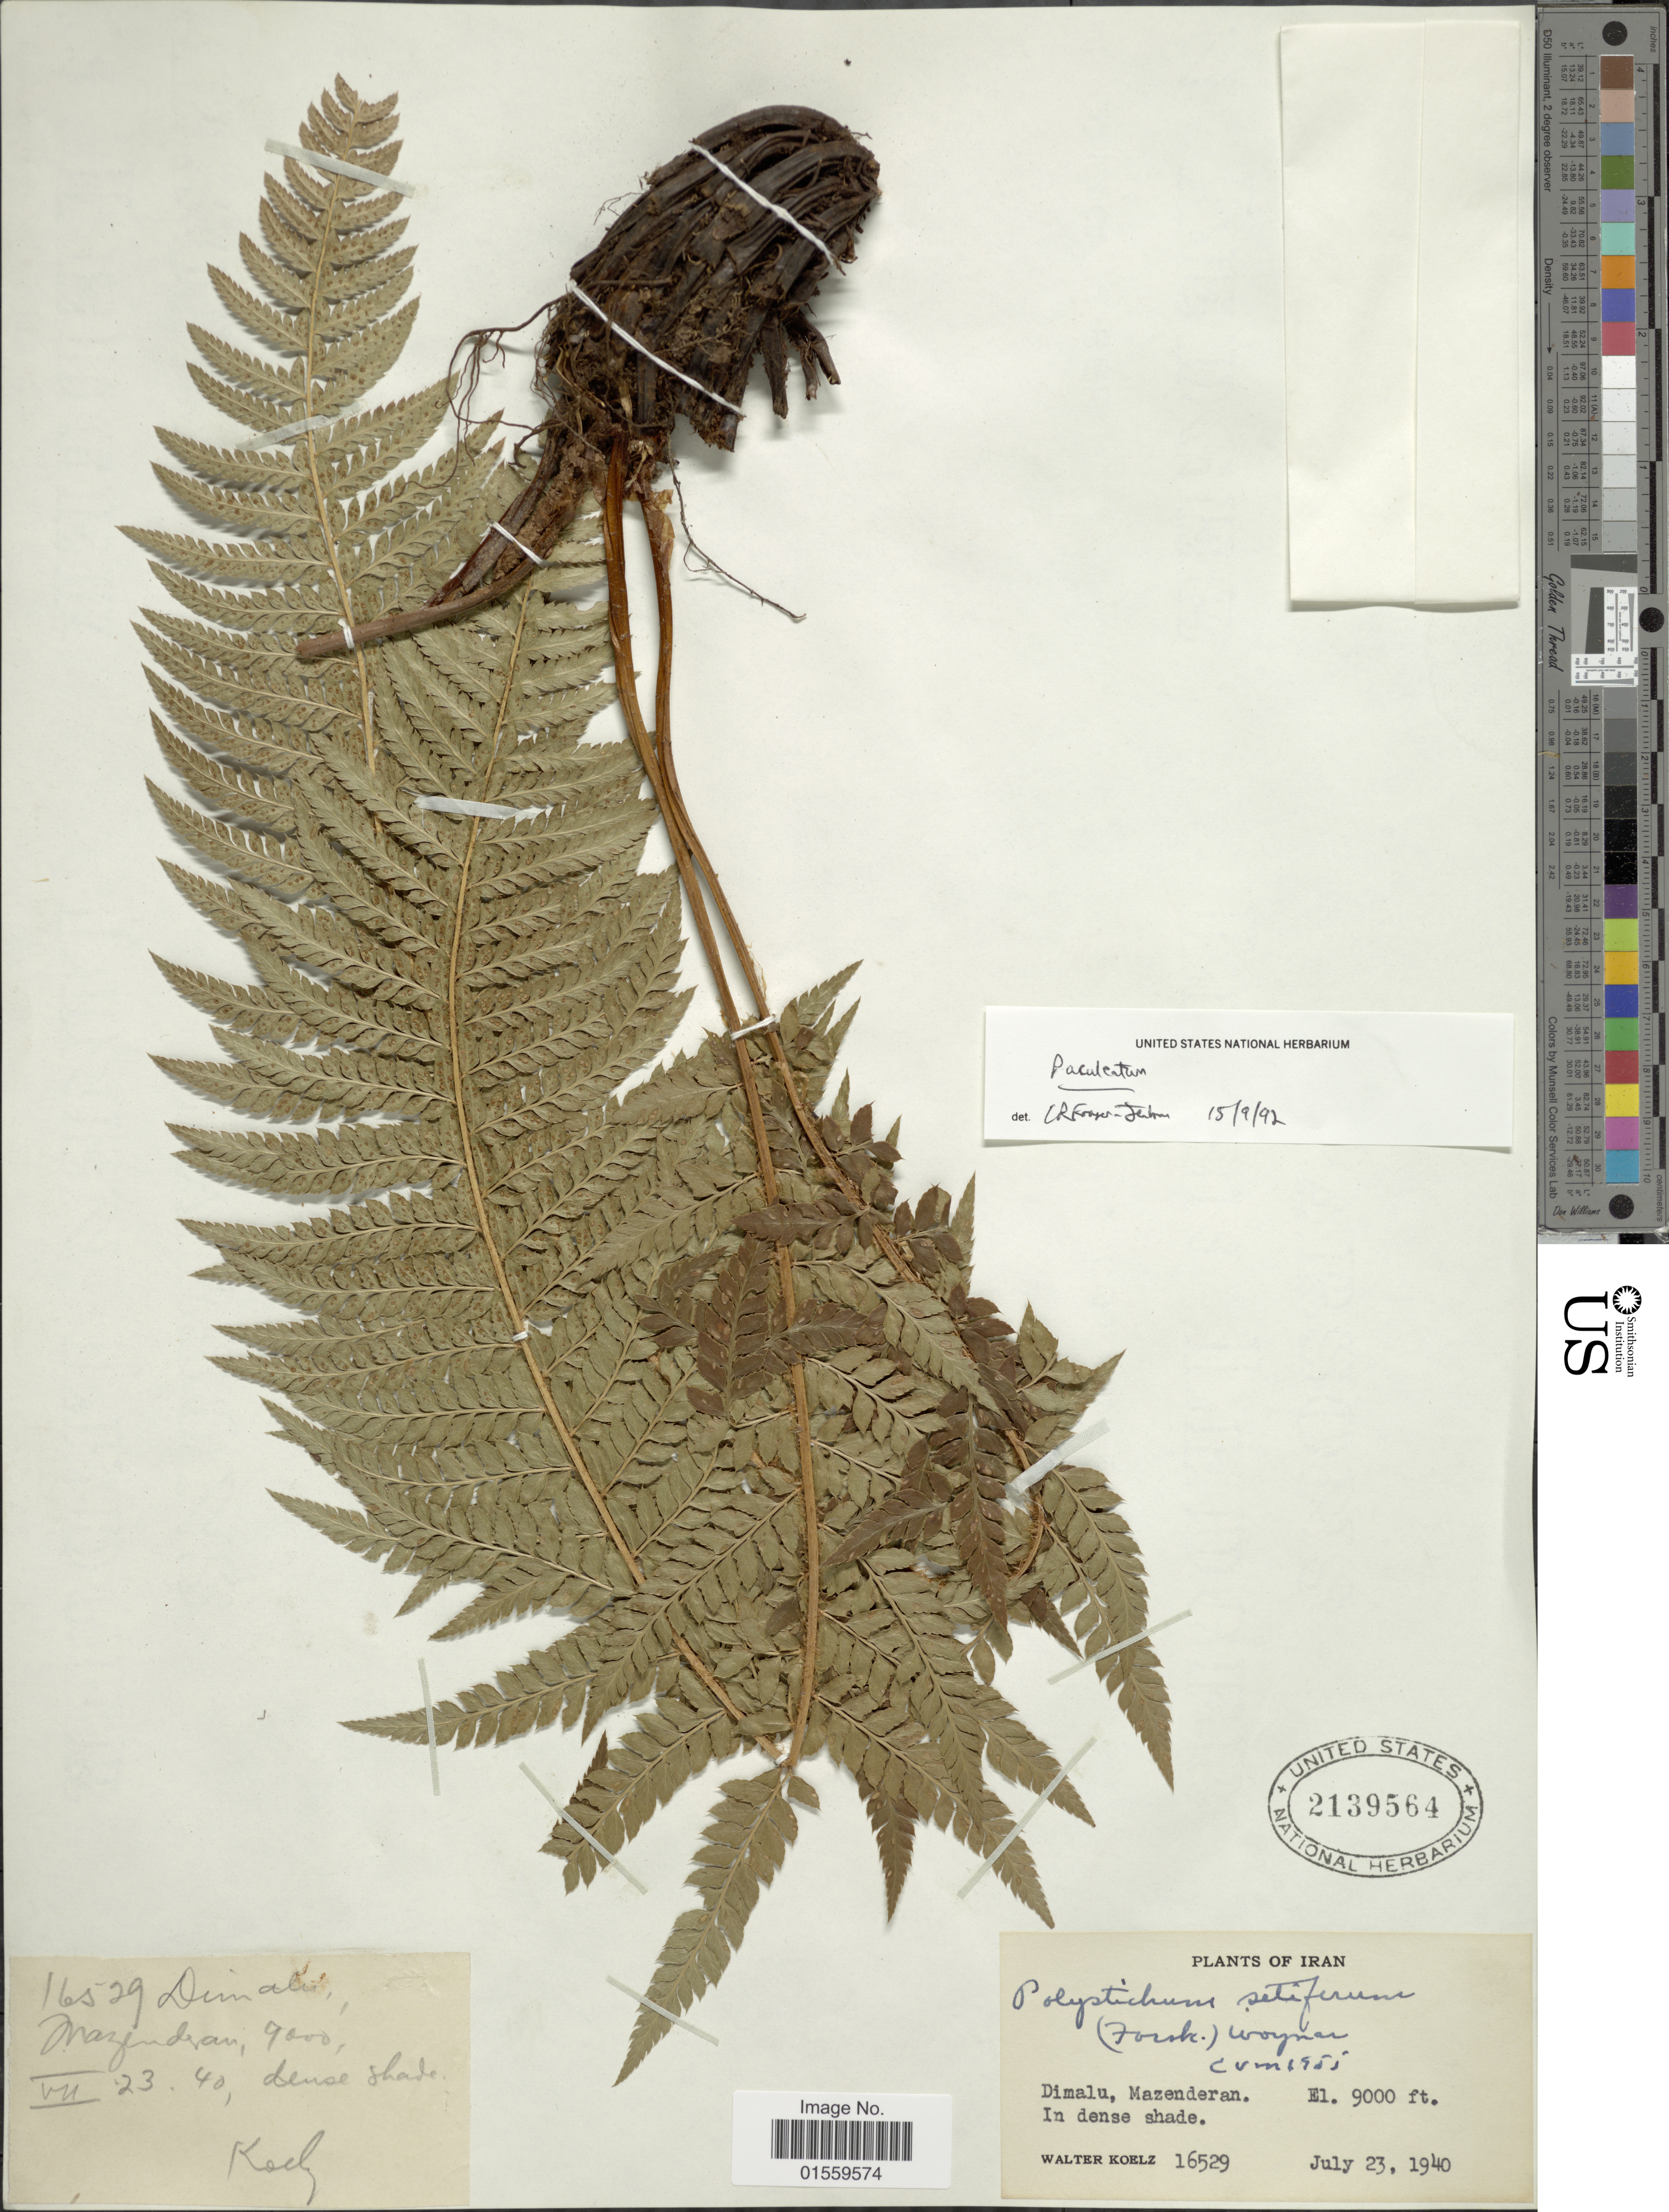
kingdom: Plantae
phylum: Tracheophyta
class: Polypodiopsida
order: Polypodiales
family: Dryopteridaceae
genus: Polystichum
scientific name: Polystichum setiferum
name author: (Forssk.) Moore ex Woynar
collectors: W. N. Koelz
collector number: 16529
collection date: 1940-07-23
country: Iran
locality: Dimalu, Mazenderan,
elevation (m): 2743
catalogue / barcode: US 2139564